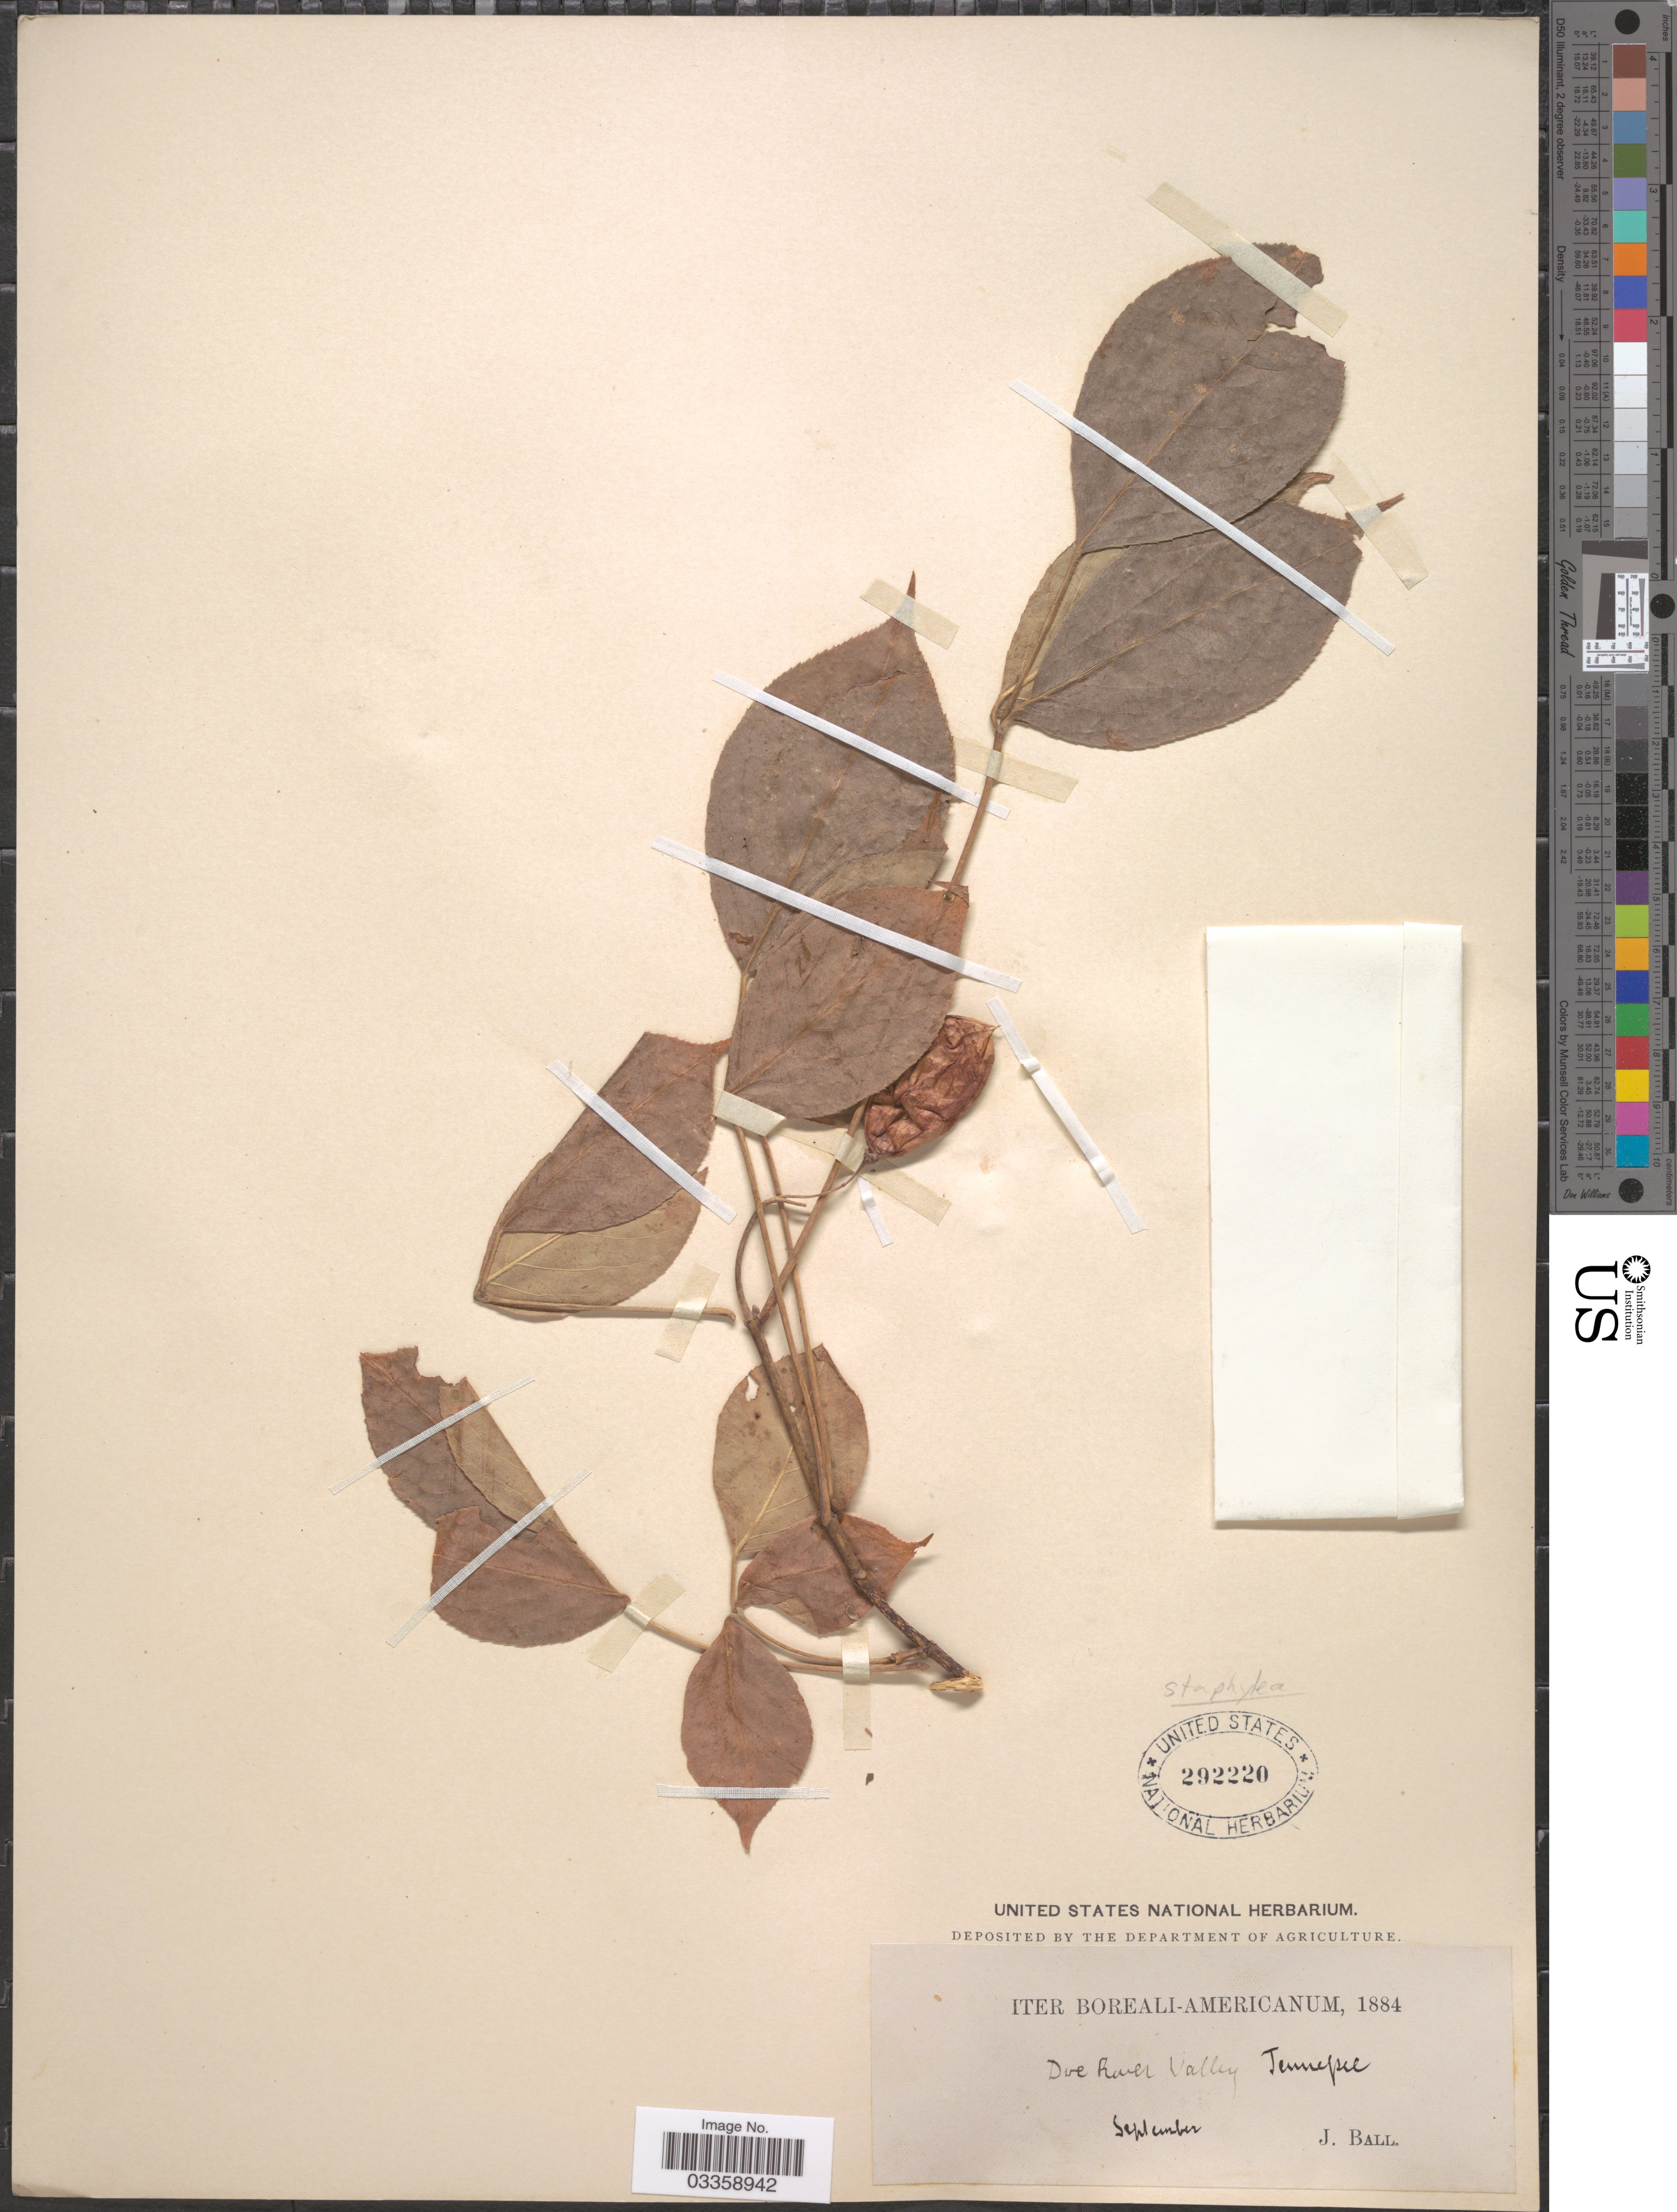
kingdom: Plantae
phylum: Tracheophyta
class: Magnoliopsida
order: Crossosomatales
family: Staphyleaceae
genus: Staphylea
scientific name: Staphylea sp.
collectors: J. Ball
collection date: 1884-09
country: United States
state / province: Tennessee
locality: Iter Boreali-Americanum. Doe River Valley.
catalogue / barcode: US 292220